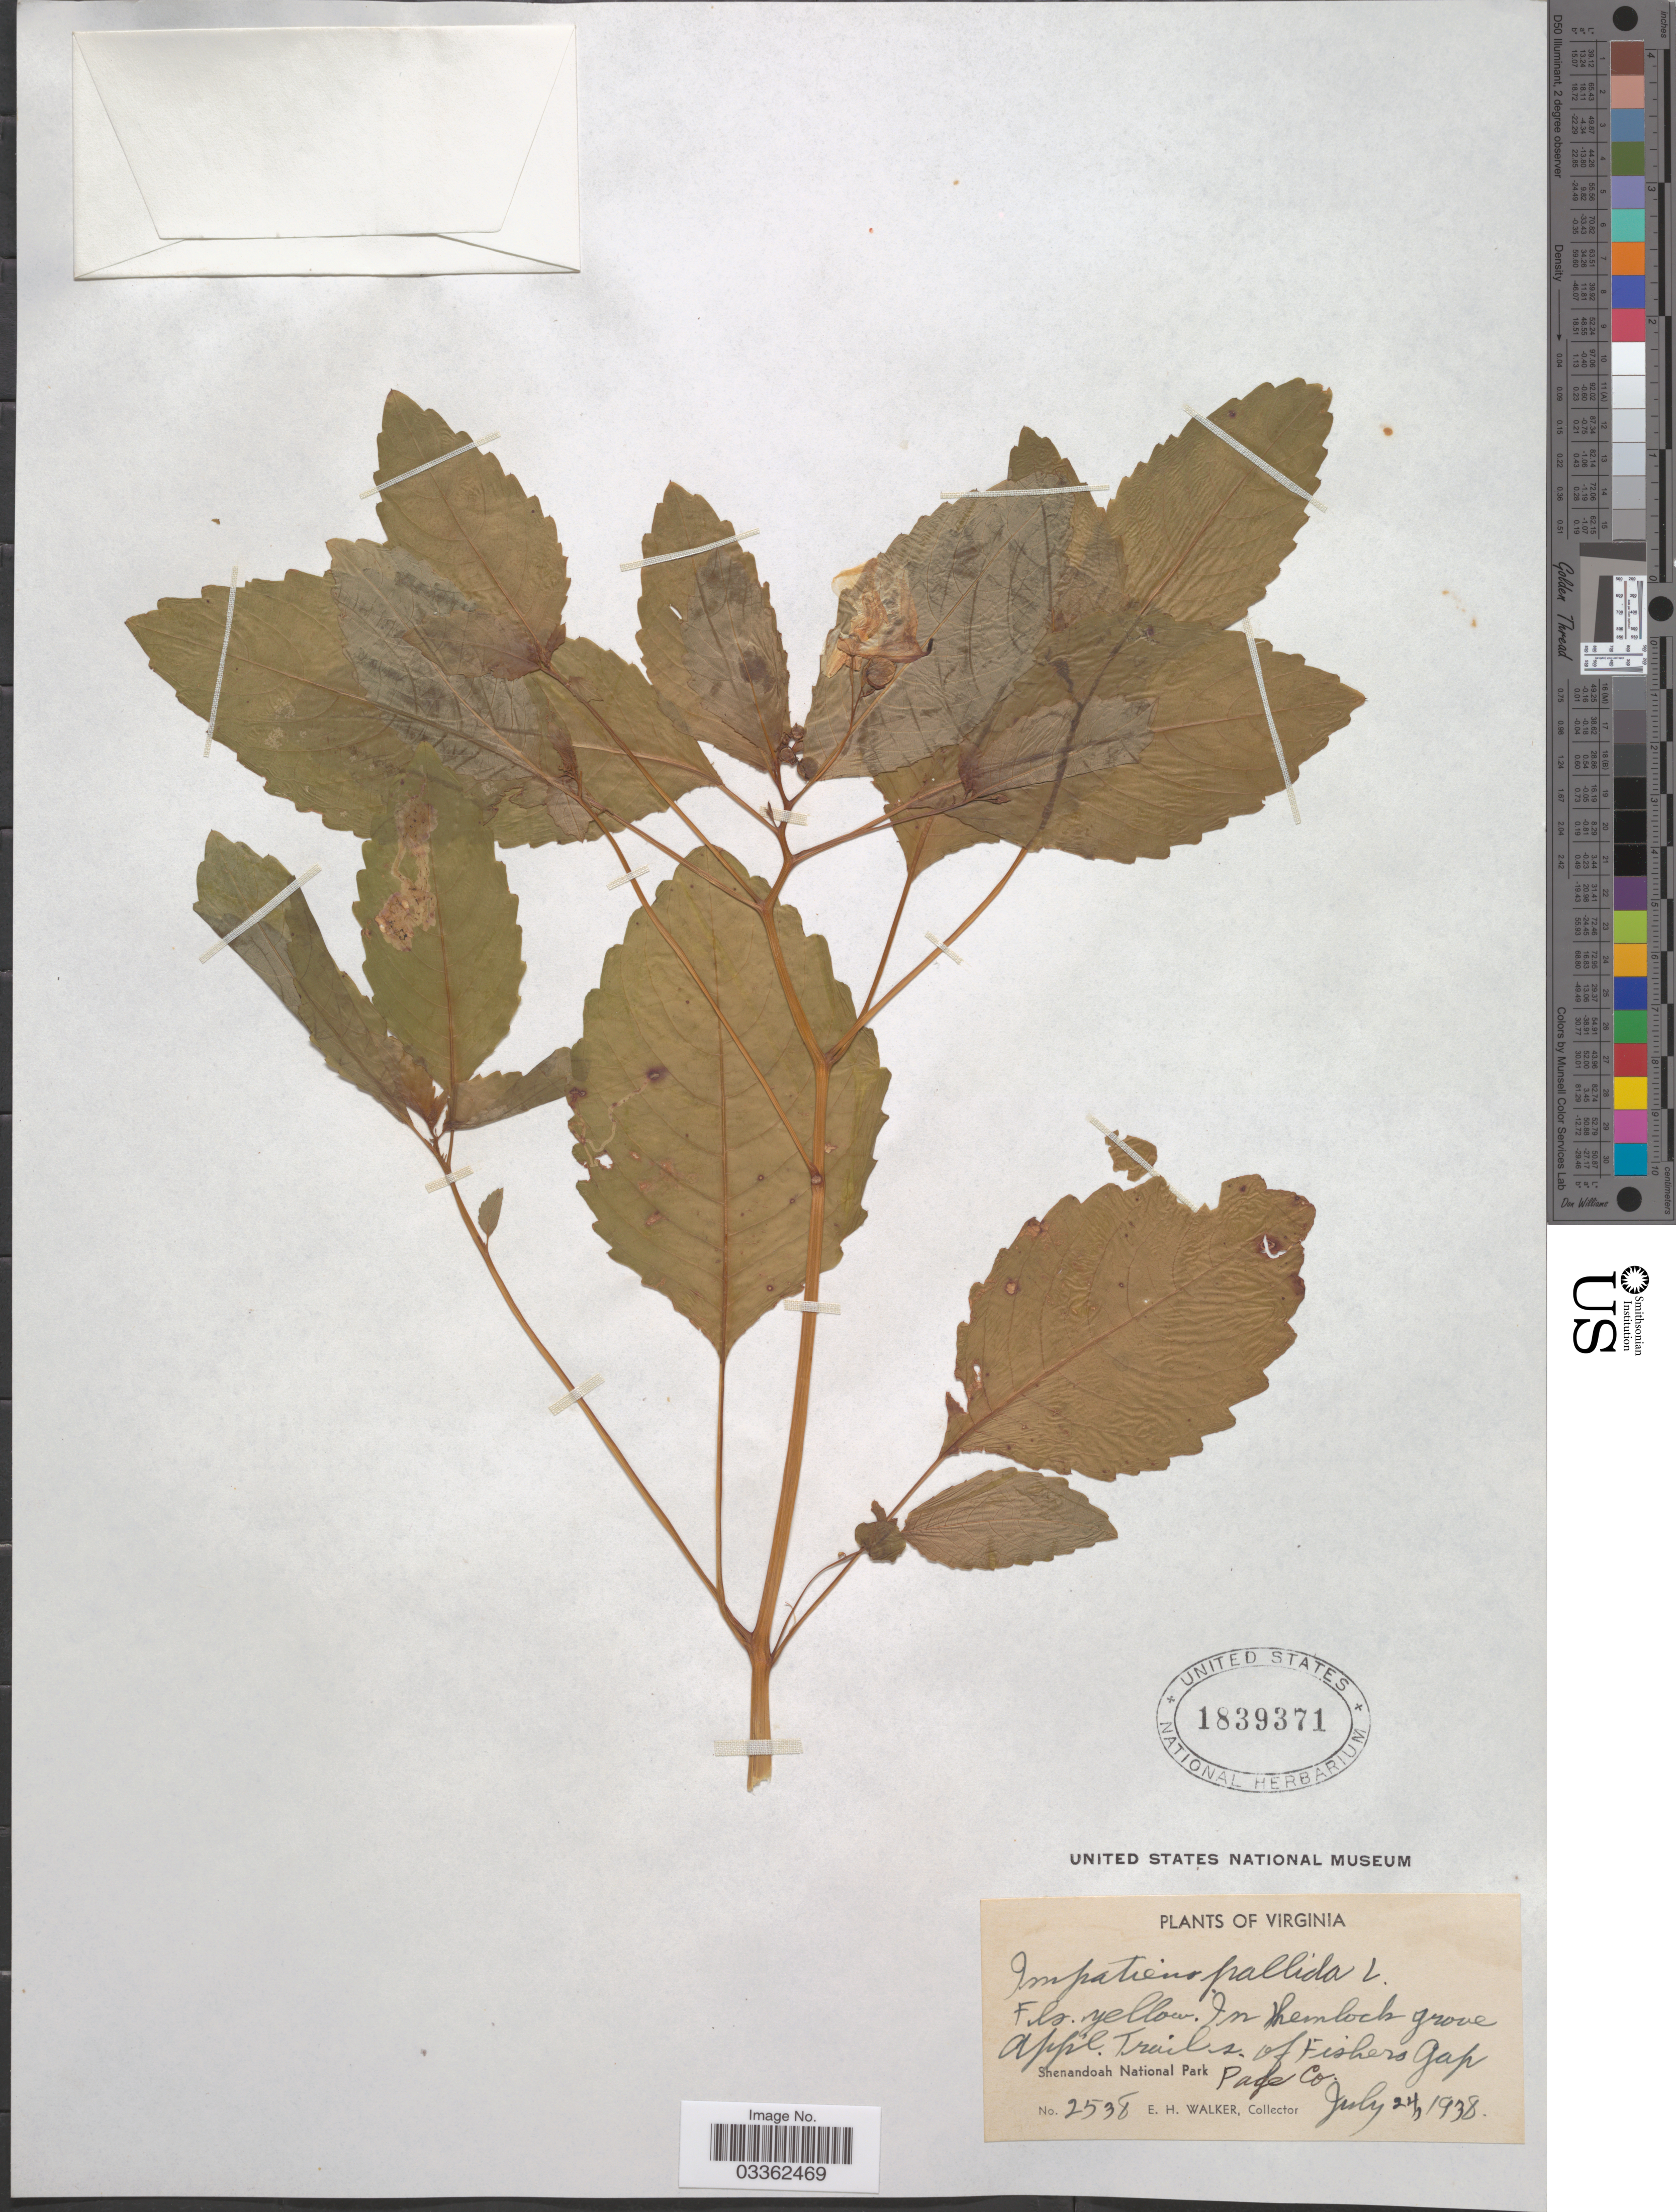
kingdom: Plantae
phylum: Tracheophyta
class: Magnoliopsida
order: Ericales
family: Balsaminaceae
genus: Impatiens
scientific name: Impatiens pallida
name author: Nutt.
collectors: E. H. Walker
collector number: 2538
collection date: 1938-07-24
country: United States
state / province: Virginia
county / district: Page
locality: Appalachian Trail S of Fishers Gap. Shenandoah National Park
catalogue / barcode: US 1839371